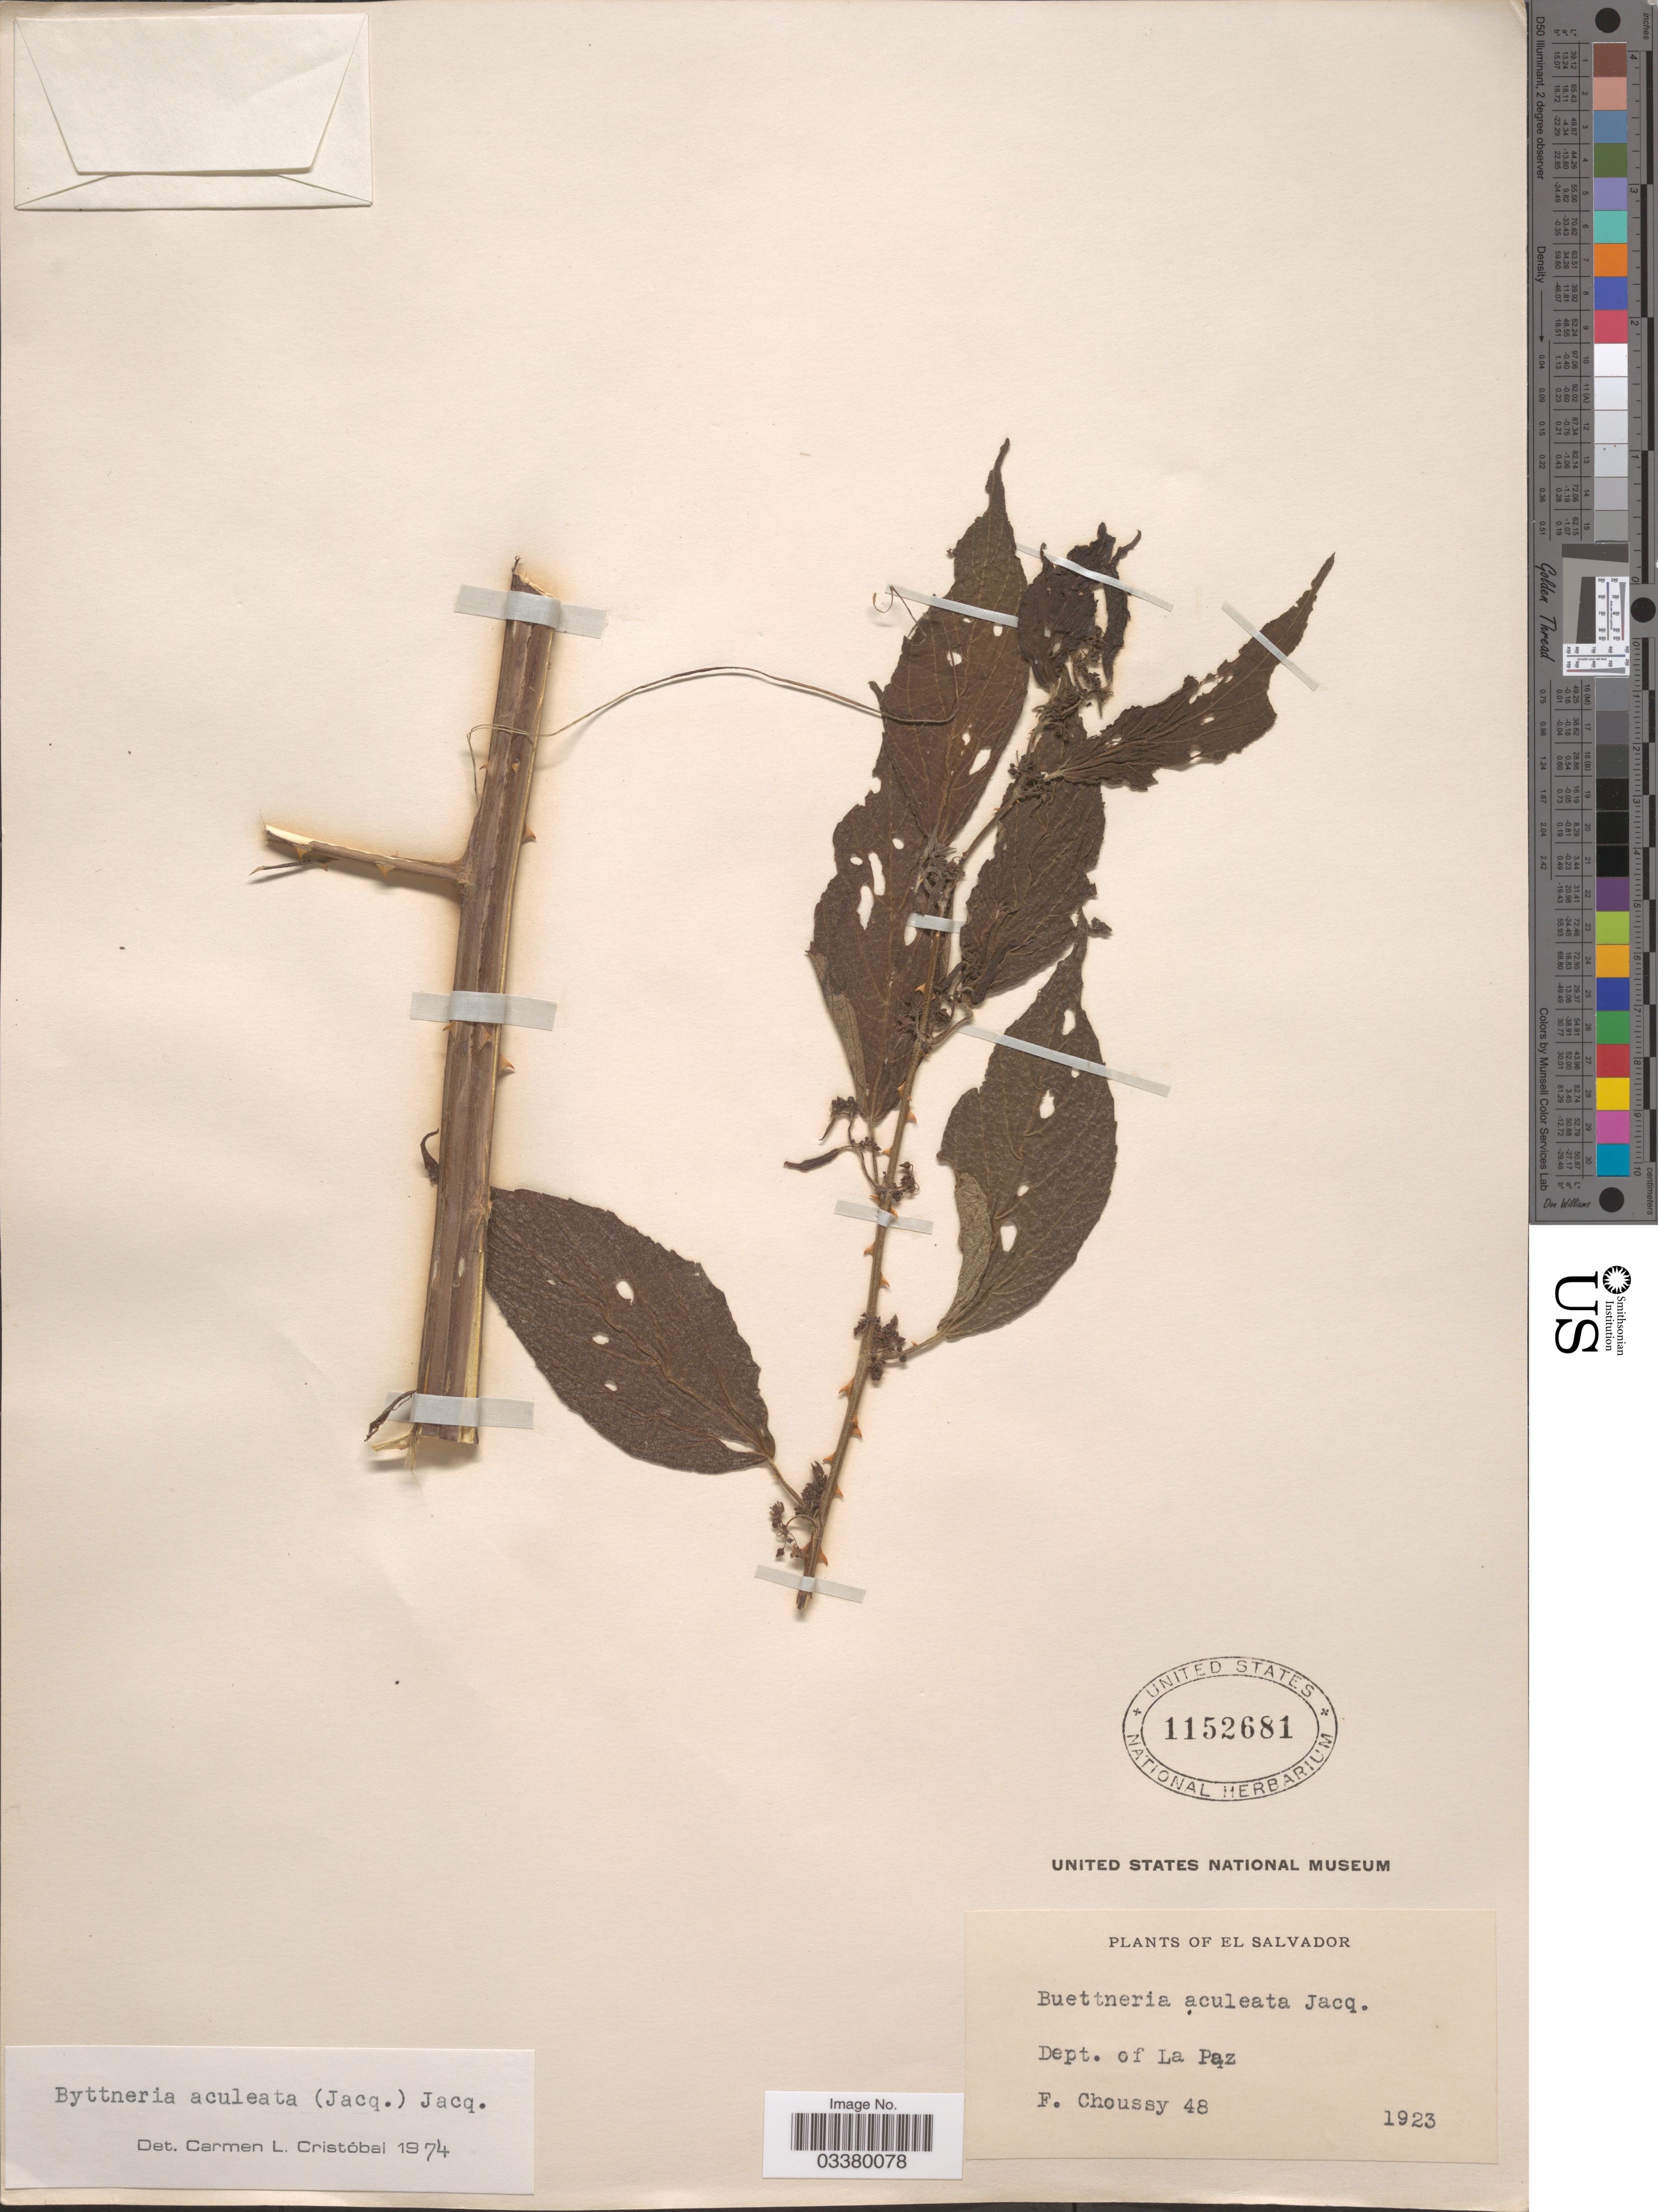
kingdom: Plantae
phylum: Tracheophyta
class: Magnoliopsida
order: Malvales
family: Malvaceae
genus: Byttneria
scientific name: Byttneria aculeata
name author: (Jacq.) Jacq.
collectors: F. Choussy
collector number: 48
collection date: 1923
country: El Salvador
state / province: La Paz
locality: Dept. of La Paz.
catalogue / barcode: US 1152681